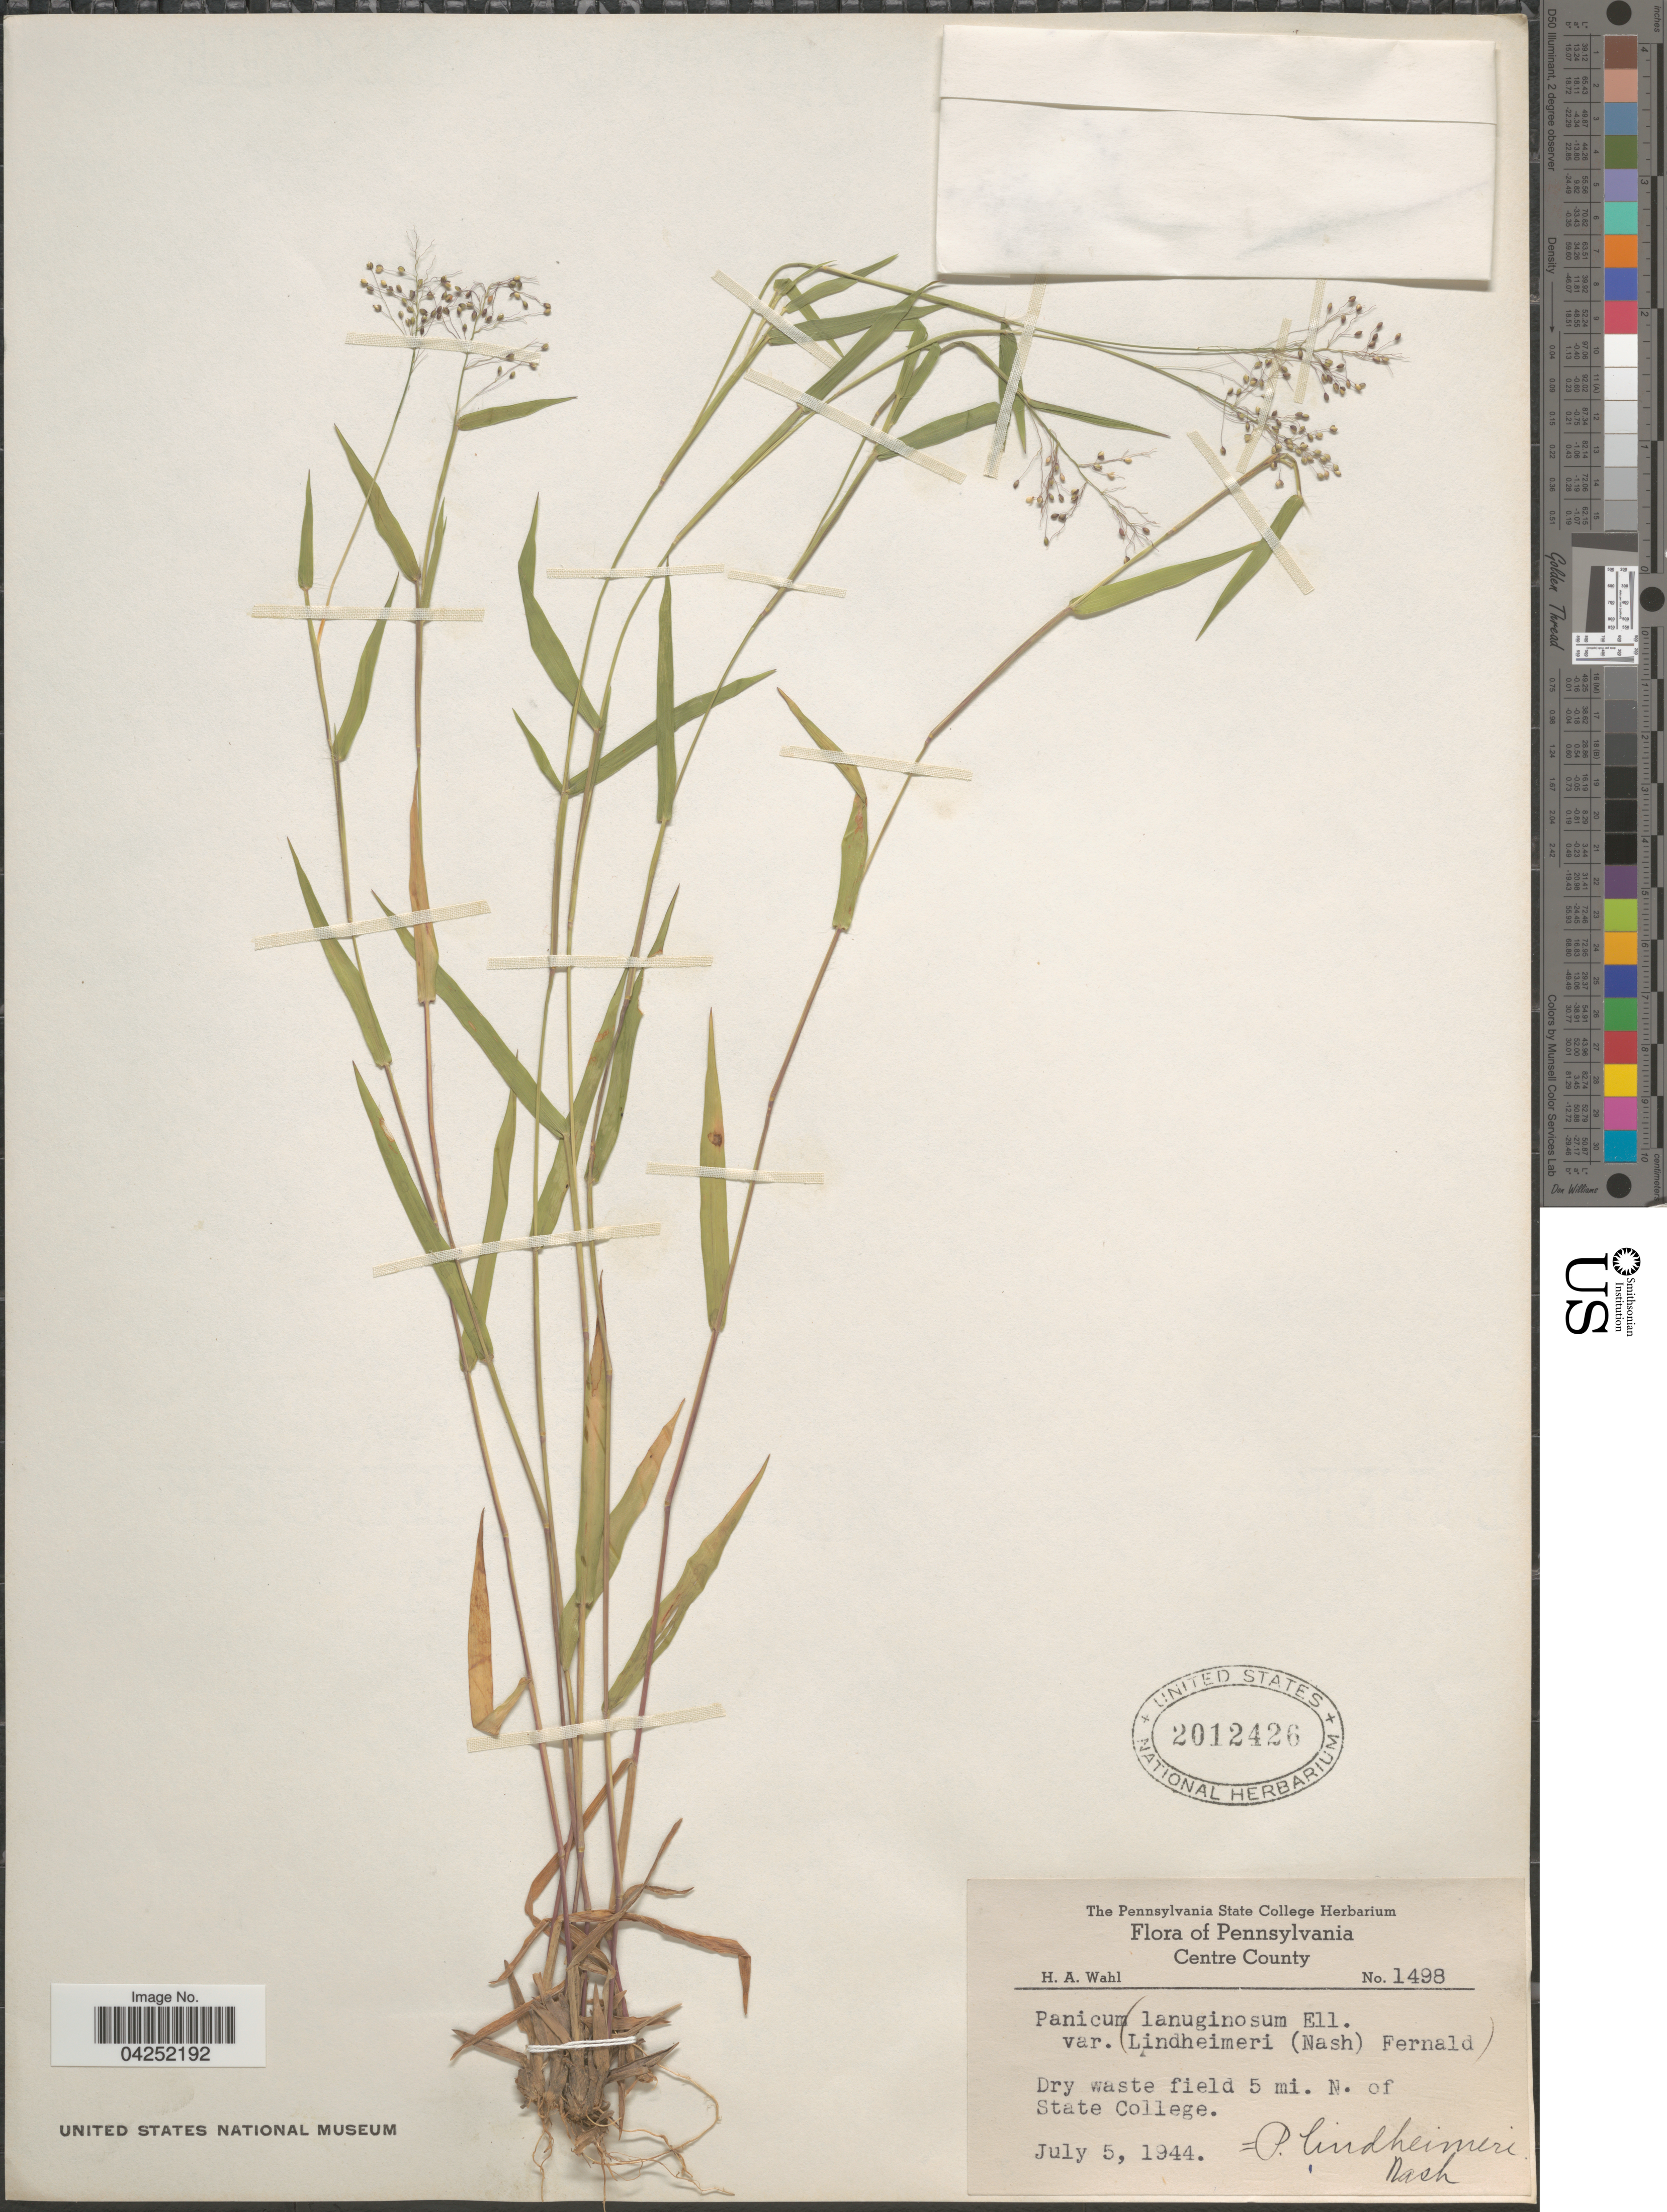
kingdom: Plantae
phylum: Tracheophyta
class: Liliopsida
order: Poales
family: Poaceae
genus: Dichanthelium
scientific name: Dichanthelium acuminatum var. lindheimeri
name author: (Nash) Gould & C.A. Clark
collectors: H. A. Wahl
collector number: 1498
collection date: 1944-07-05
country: United States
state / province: Pennsylvania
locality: Centre County. Dry waste field 5 mi. N. of State College.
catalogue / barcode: US 2012426